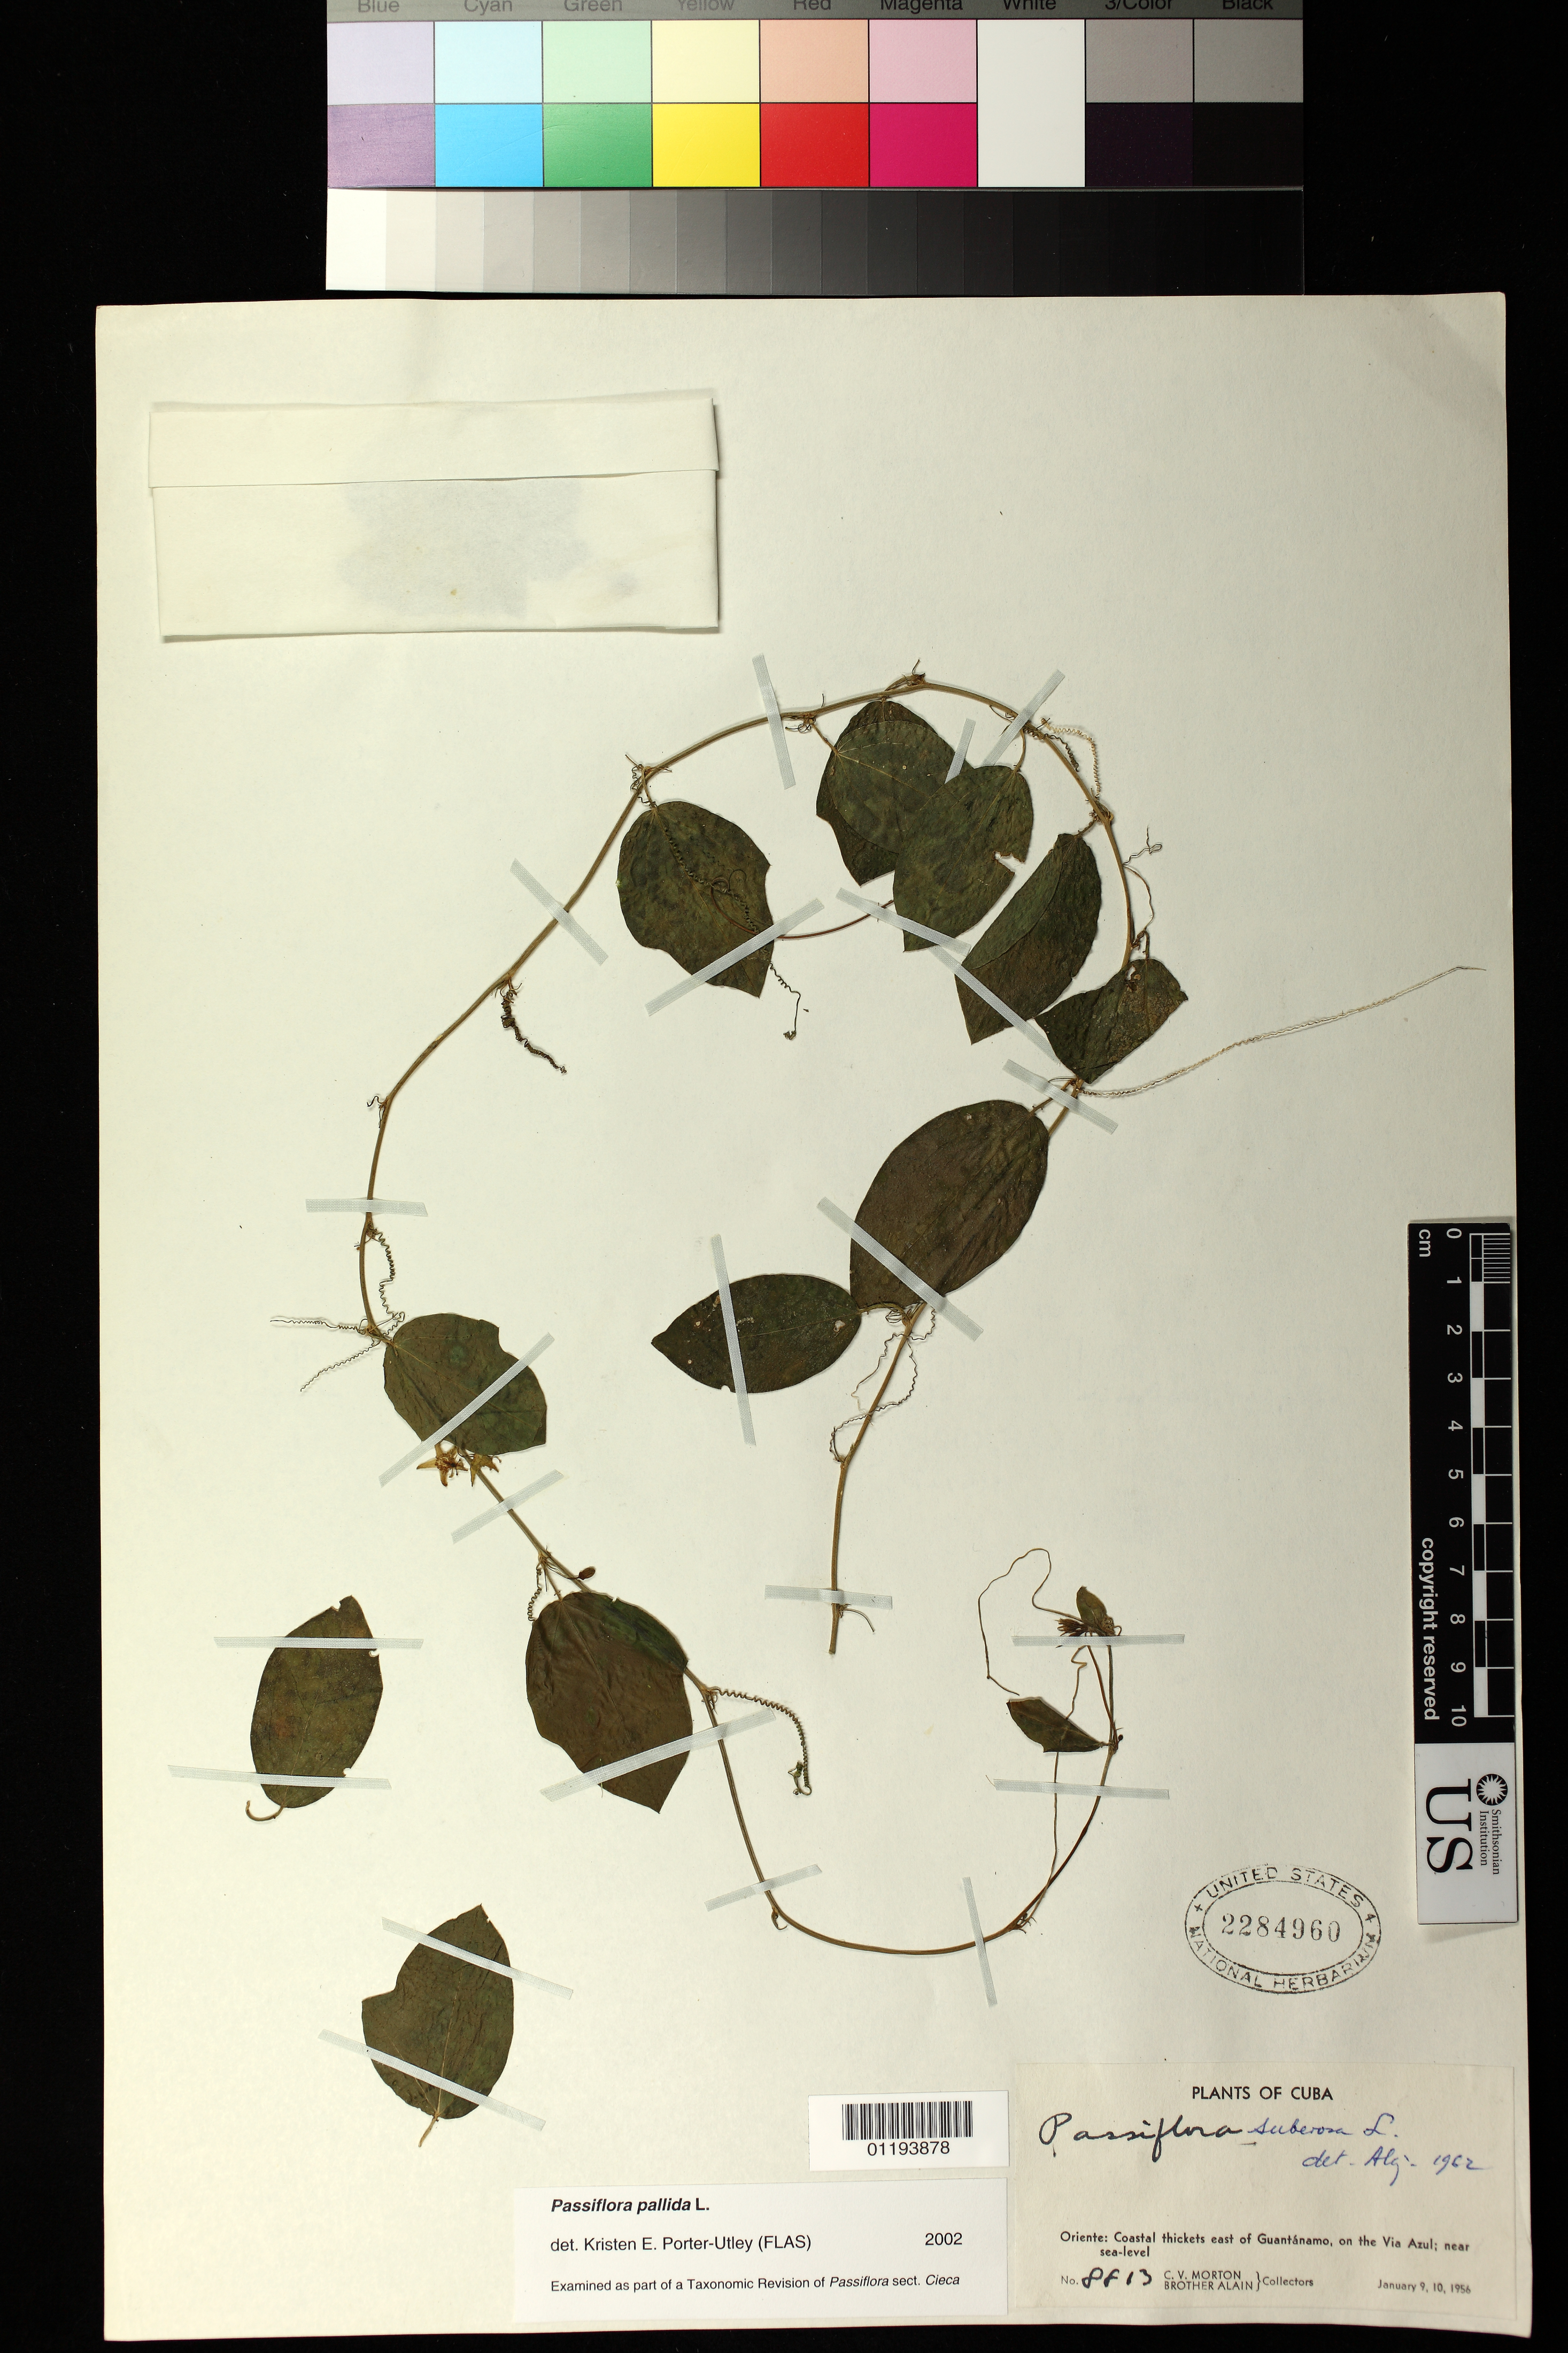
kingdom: Plantae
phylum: Tracheophyta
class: Magnoliopsida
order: Malpighiales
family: Passifloraceae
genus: Passiflora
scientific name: Passiflora pallida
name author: L.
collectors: C. V. Morton & A. H. Liogier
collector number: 8813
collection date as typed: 1956 Jan 09 1956 Jan 10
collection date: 1956-01-09/1956-01-10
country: Cuba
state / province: Guantánamo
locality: Oriente: coastal thickets East of Guantanamo, on the Via Azul.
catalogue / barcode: US 2284960